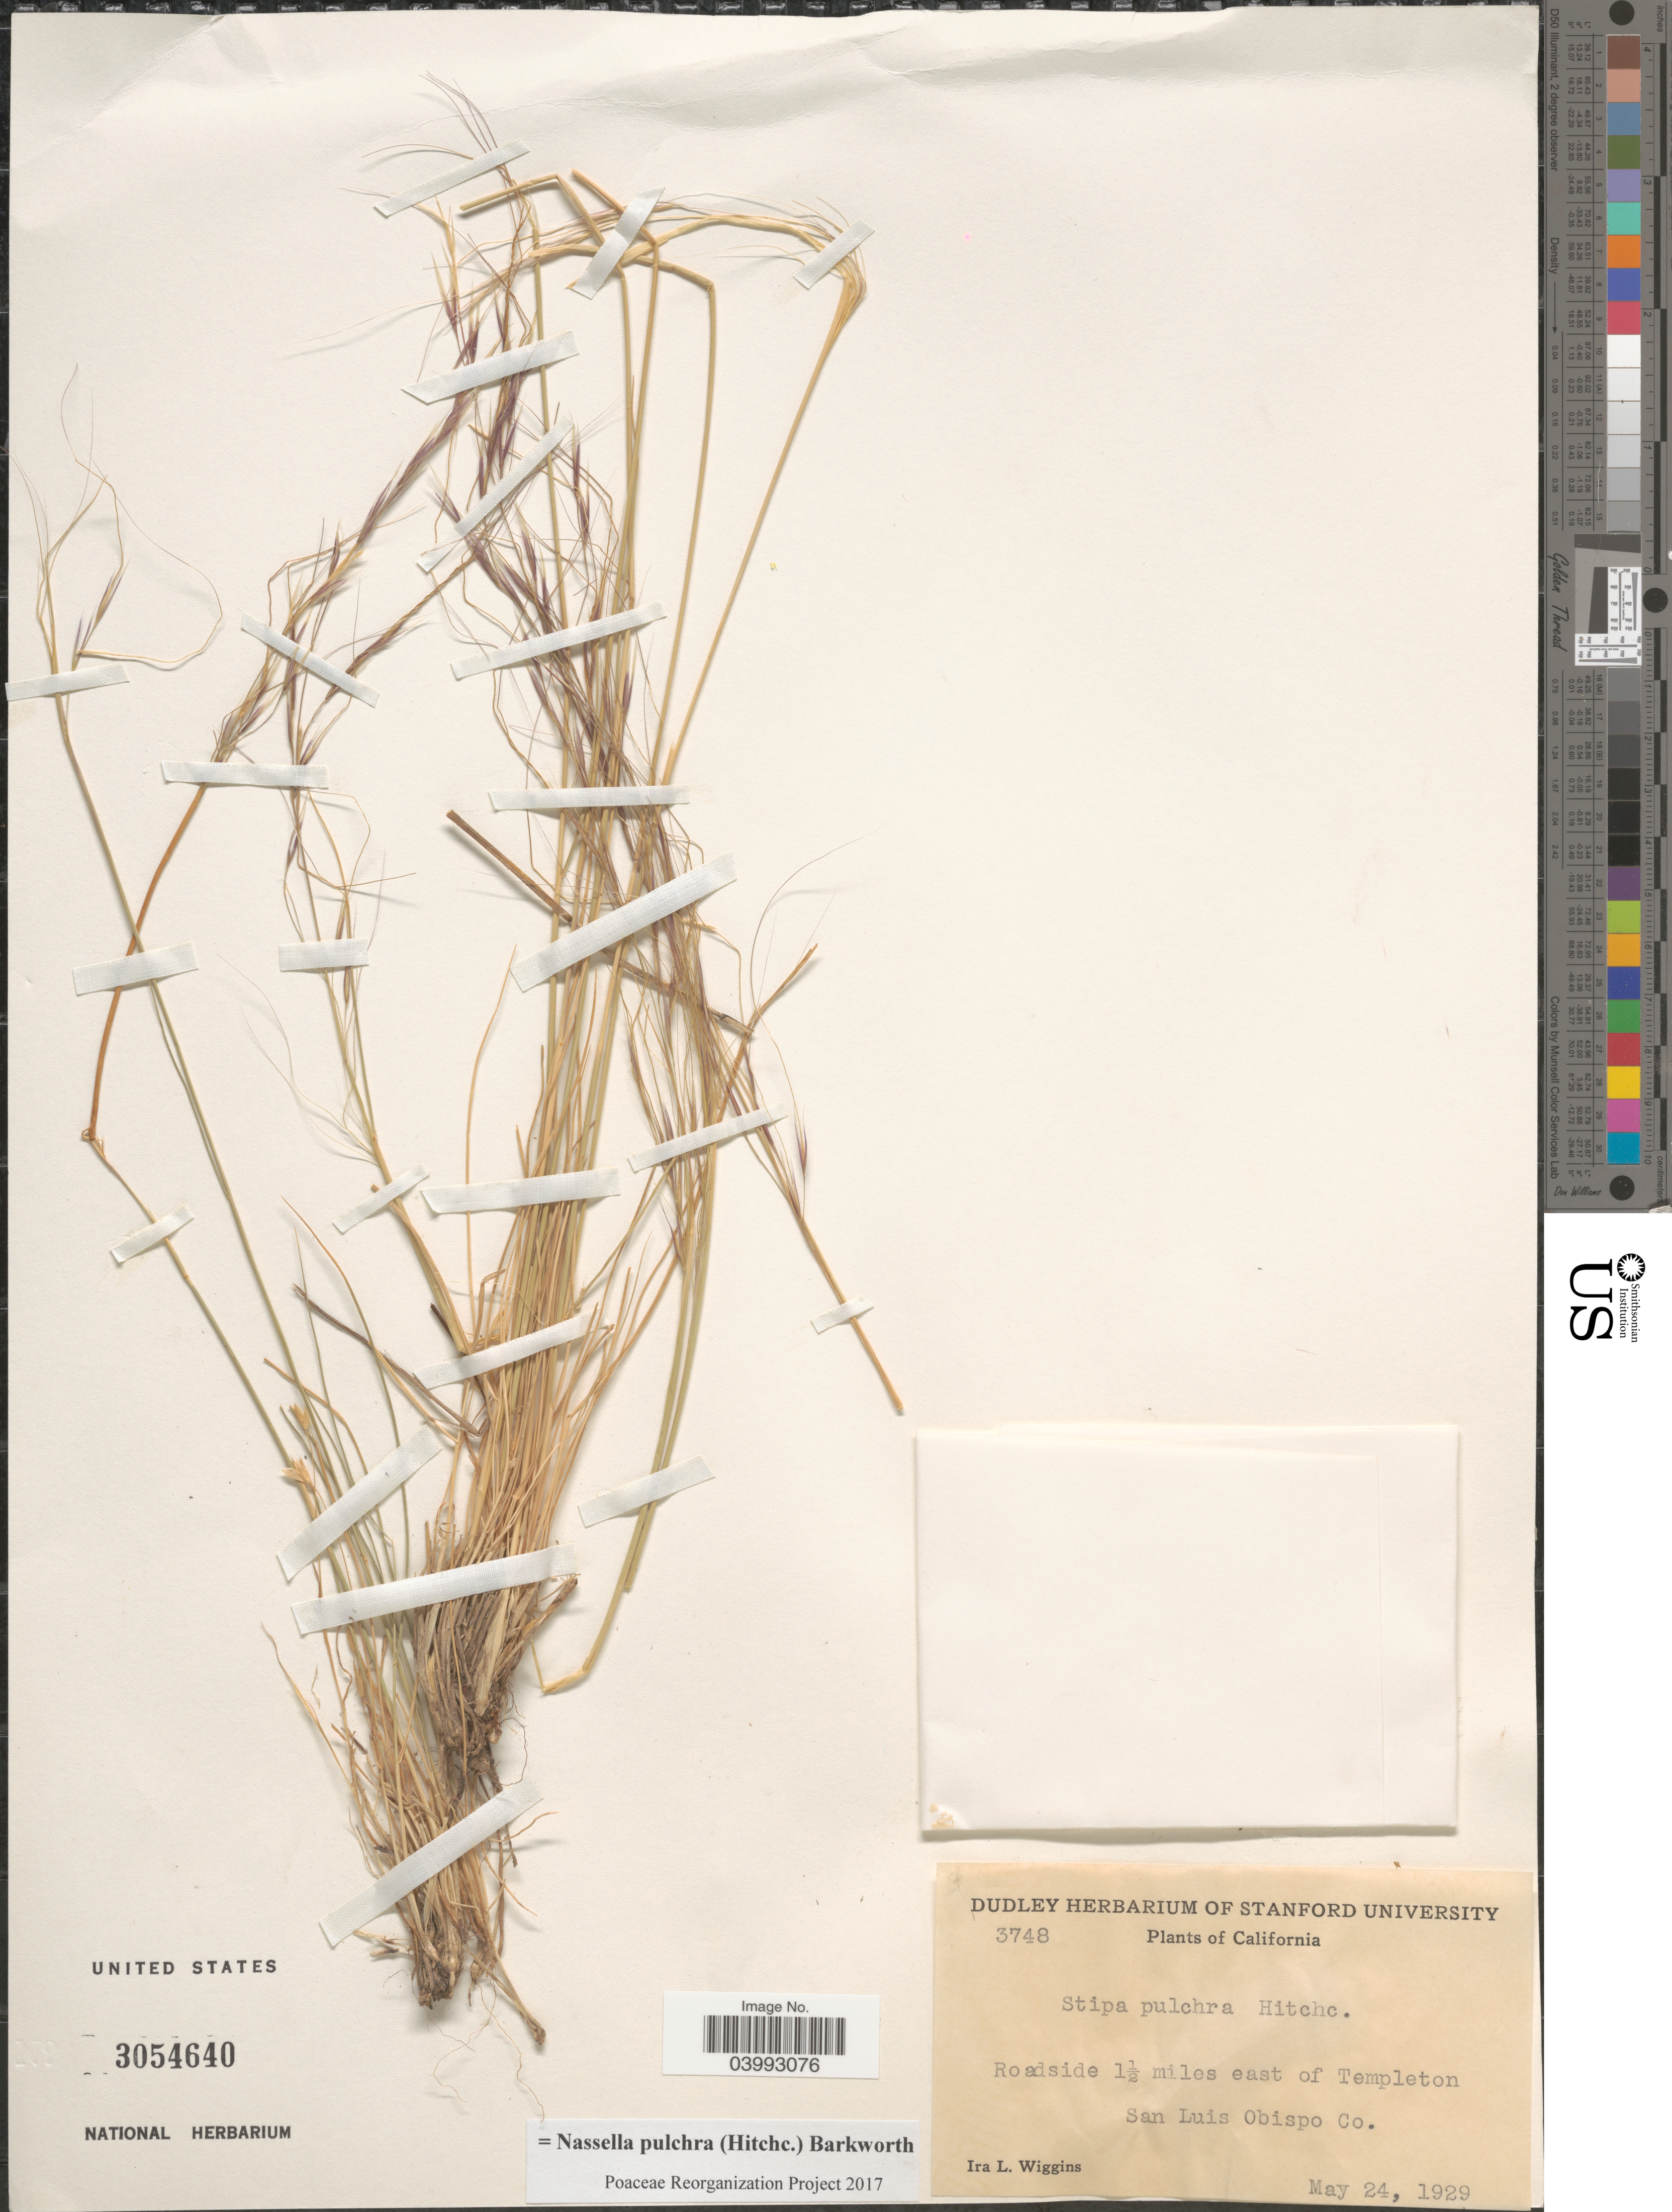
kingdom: Plantae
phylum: Tracheophyta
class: Liliopsida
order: Poales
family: Poaceae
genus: Nassella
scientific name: Nassella pulchra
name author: (Hitchc.) Barkworth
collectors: I. L. Wiggins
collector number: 3748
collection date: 1929-05-24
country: United States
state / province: California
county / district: San Luis Obispo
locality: Roadside 1½ miles east of Templeton. San Luis Obispo Co.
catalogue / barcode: US 3054640